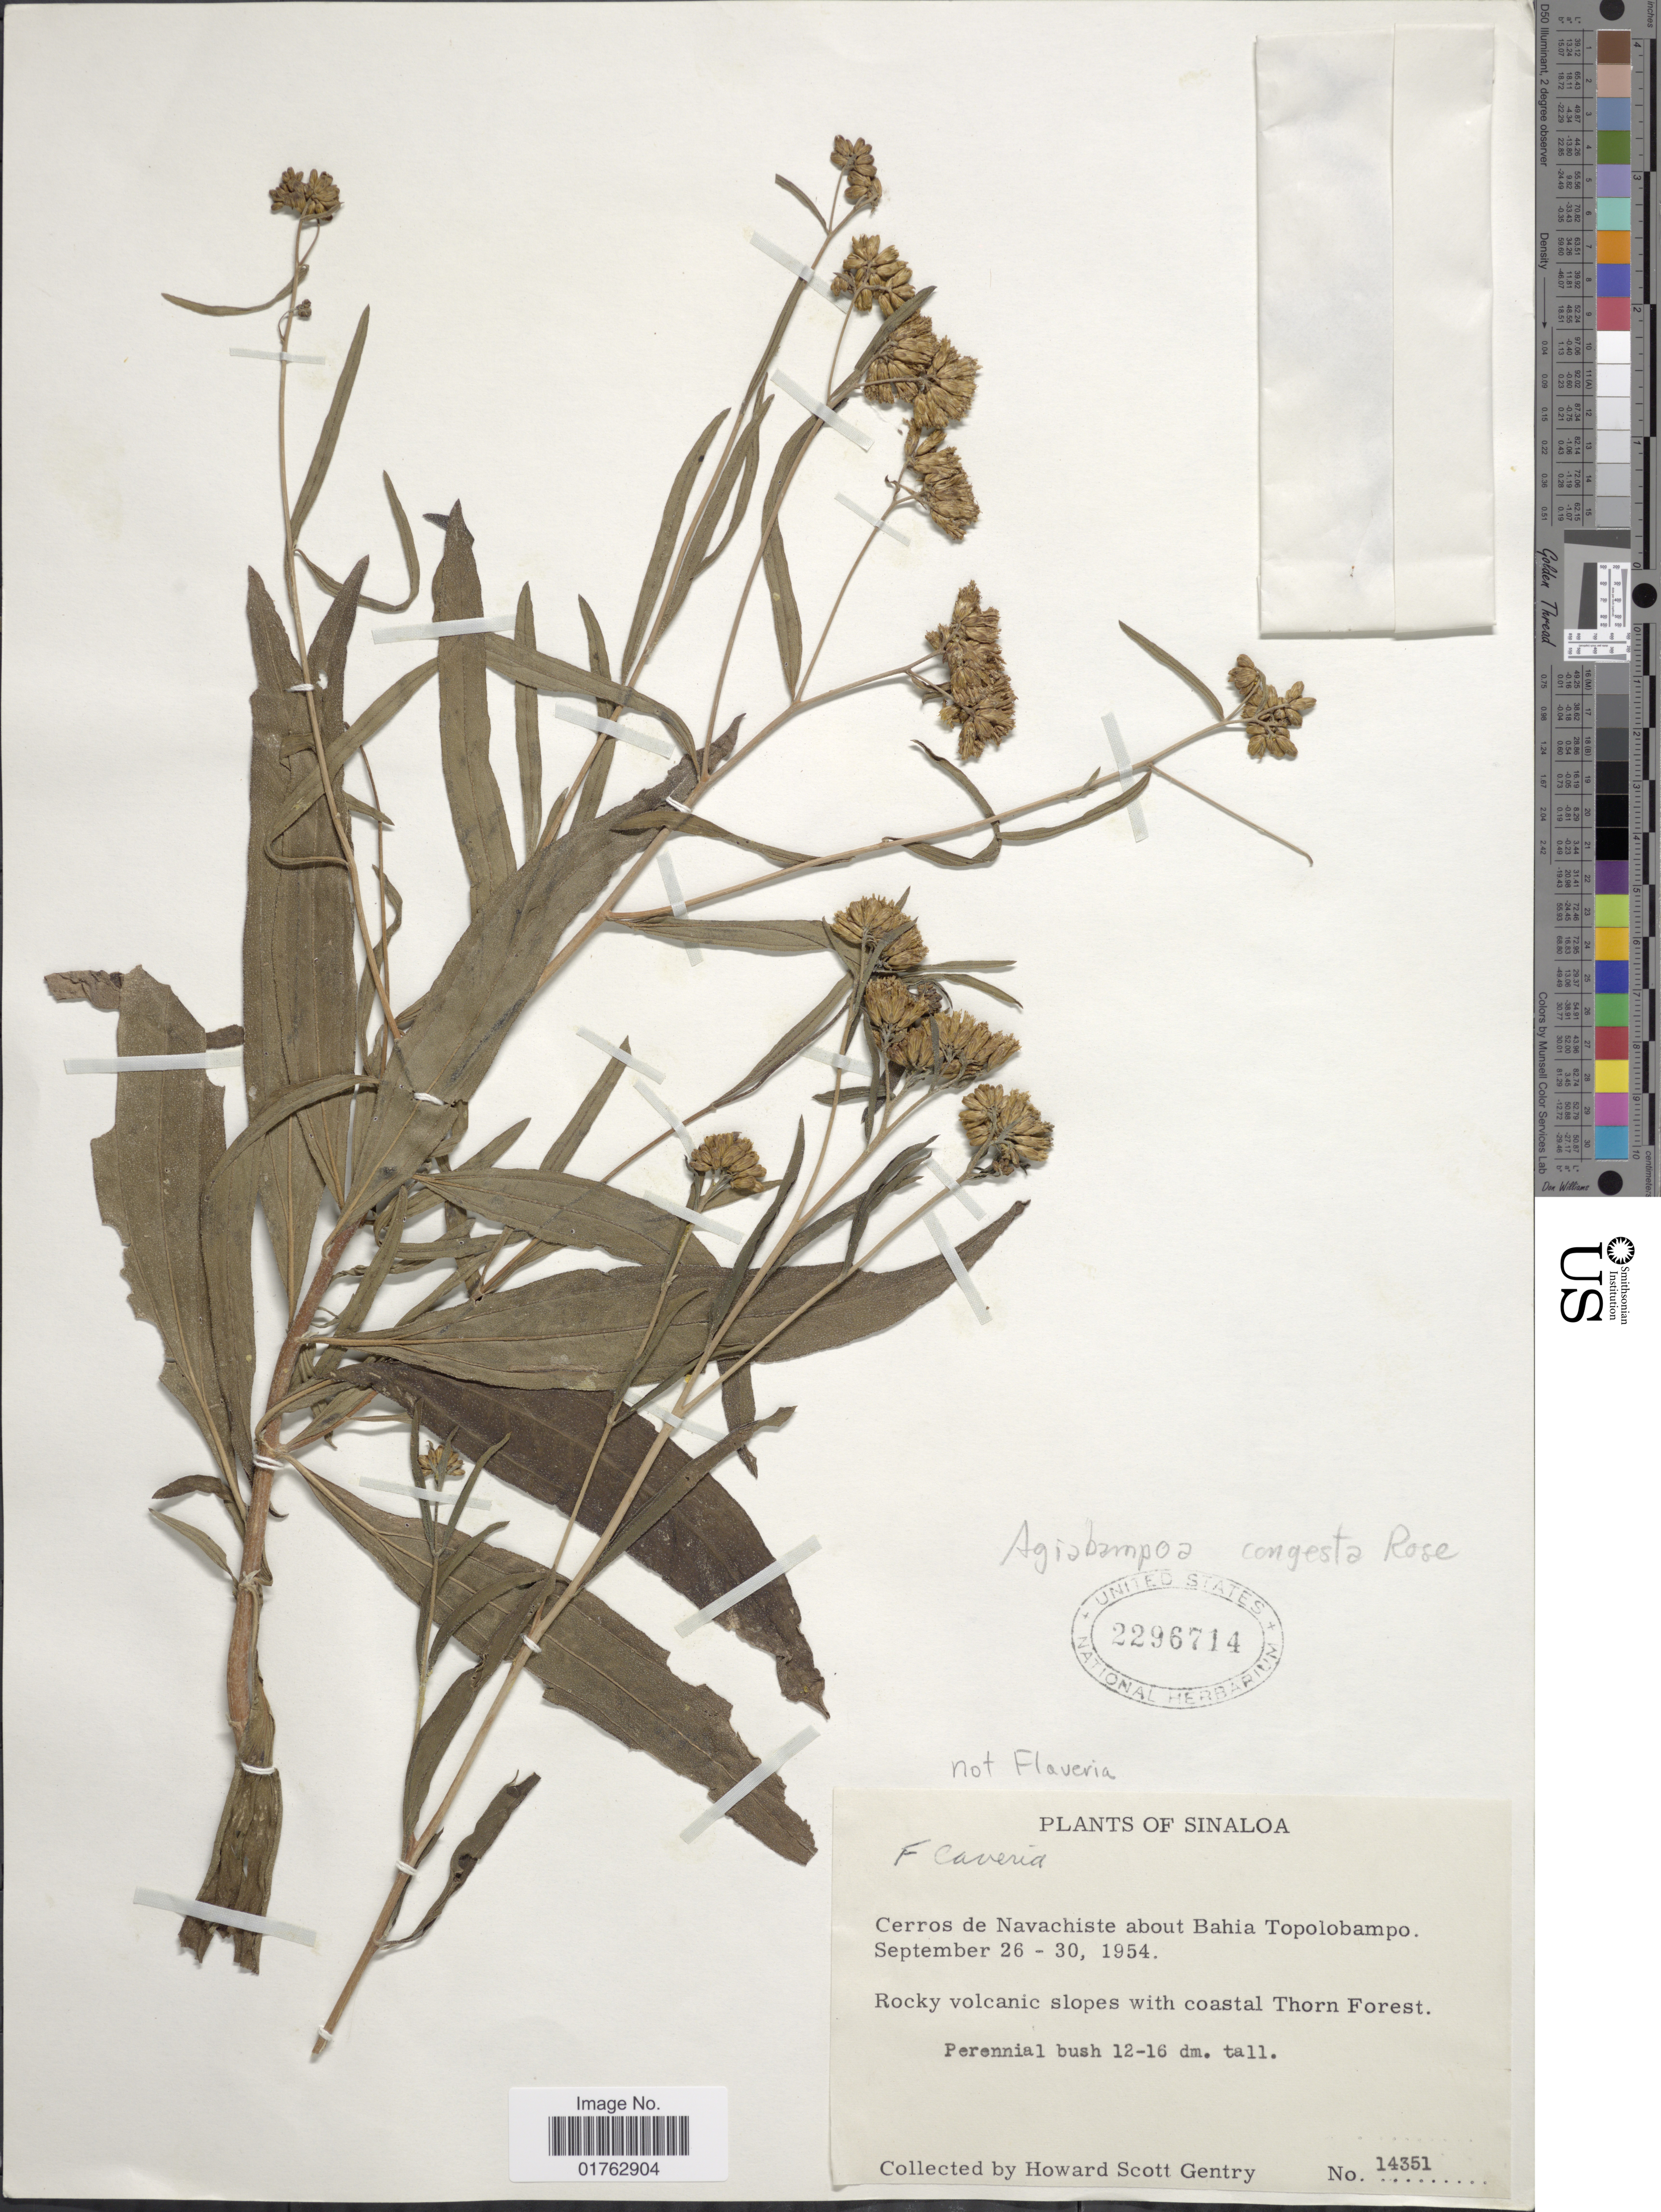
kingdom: Plantae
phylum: Tracheophyta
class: Magnoliopsida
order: Asterales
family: Asteraceae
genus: Agiabampoa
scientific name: Agiabampoa congesta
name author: Rose ex O. Hoffm.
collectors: H. S. Gentry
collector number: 14351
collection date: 1954-09-26/1954-09-30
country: Mexico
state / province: Sinaloa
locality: Cerro de Navachiste about Bahia Topolobampo, Rocky volcanic slopes with coastal Thorn Forest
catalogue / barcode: US 2296714